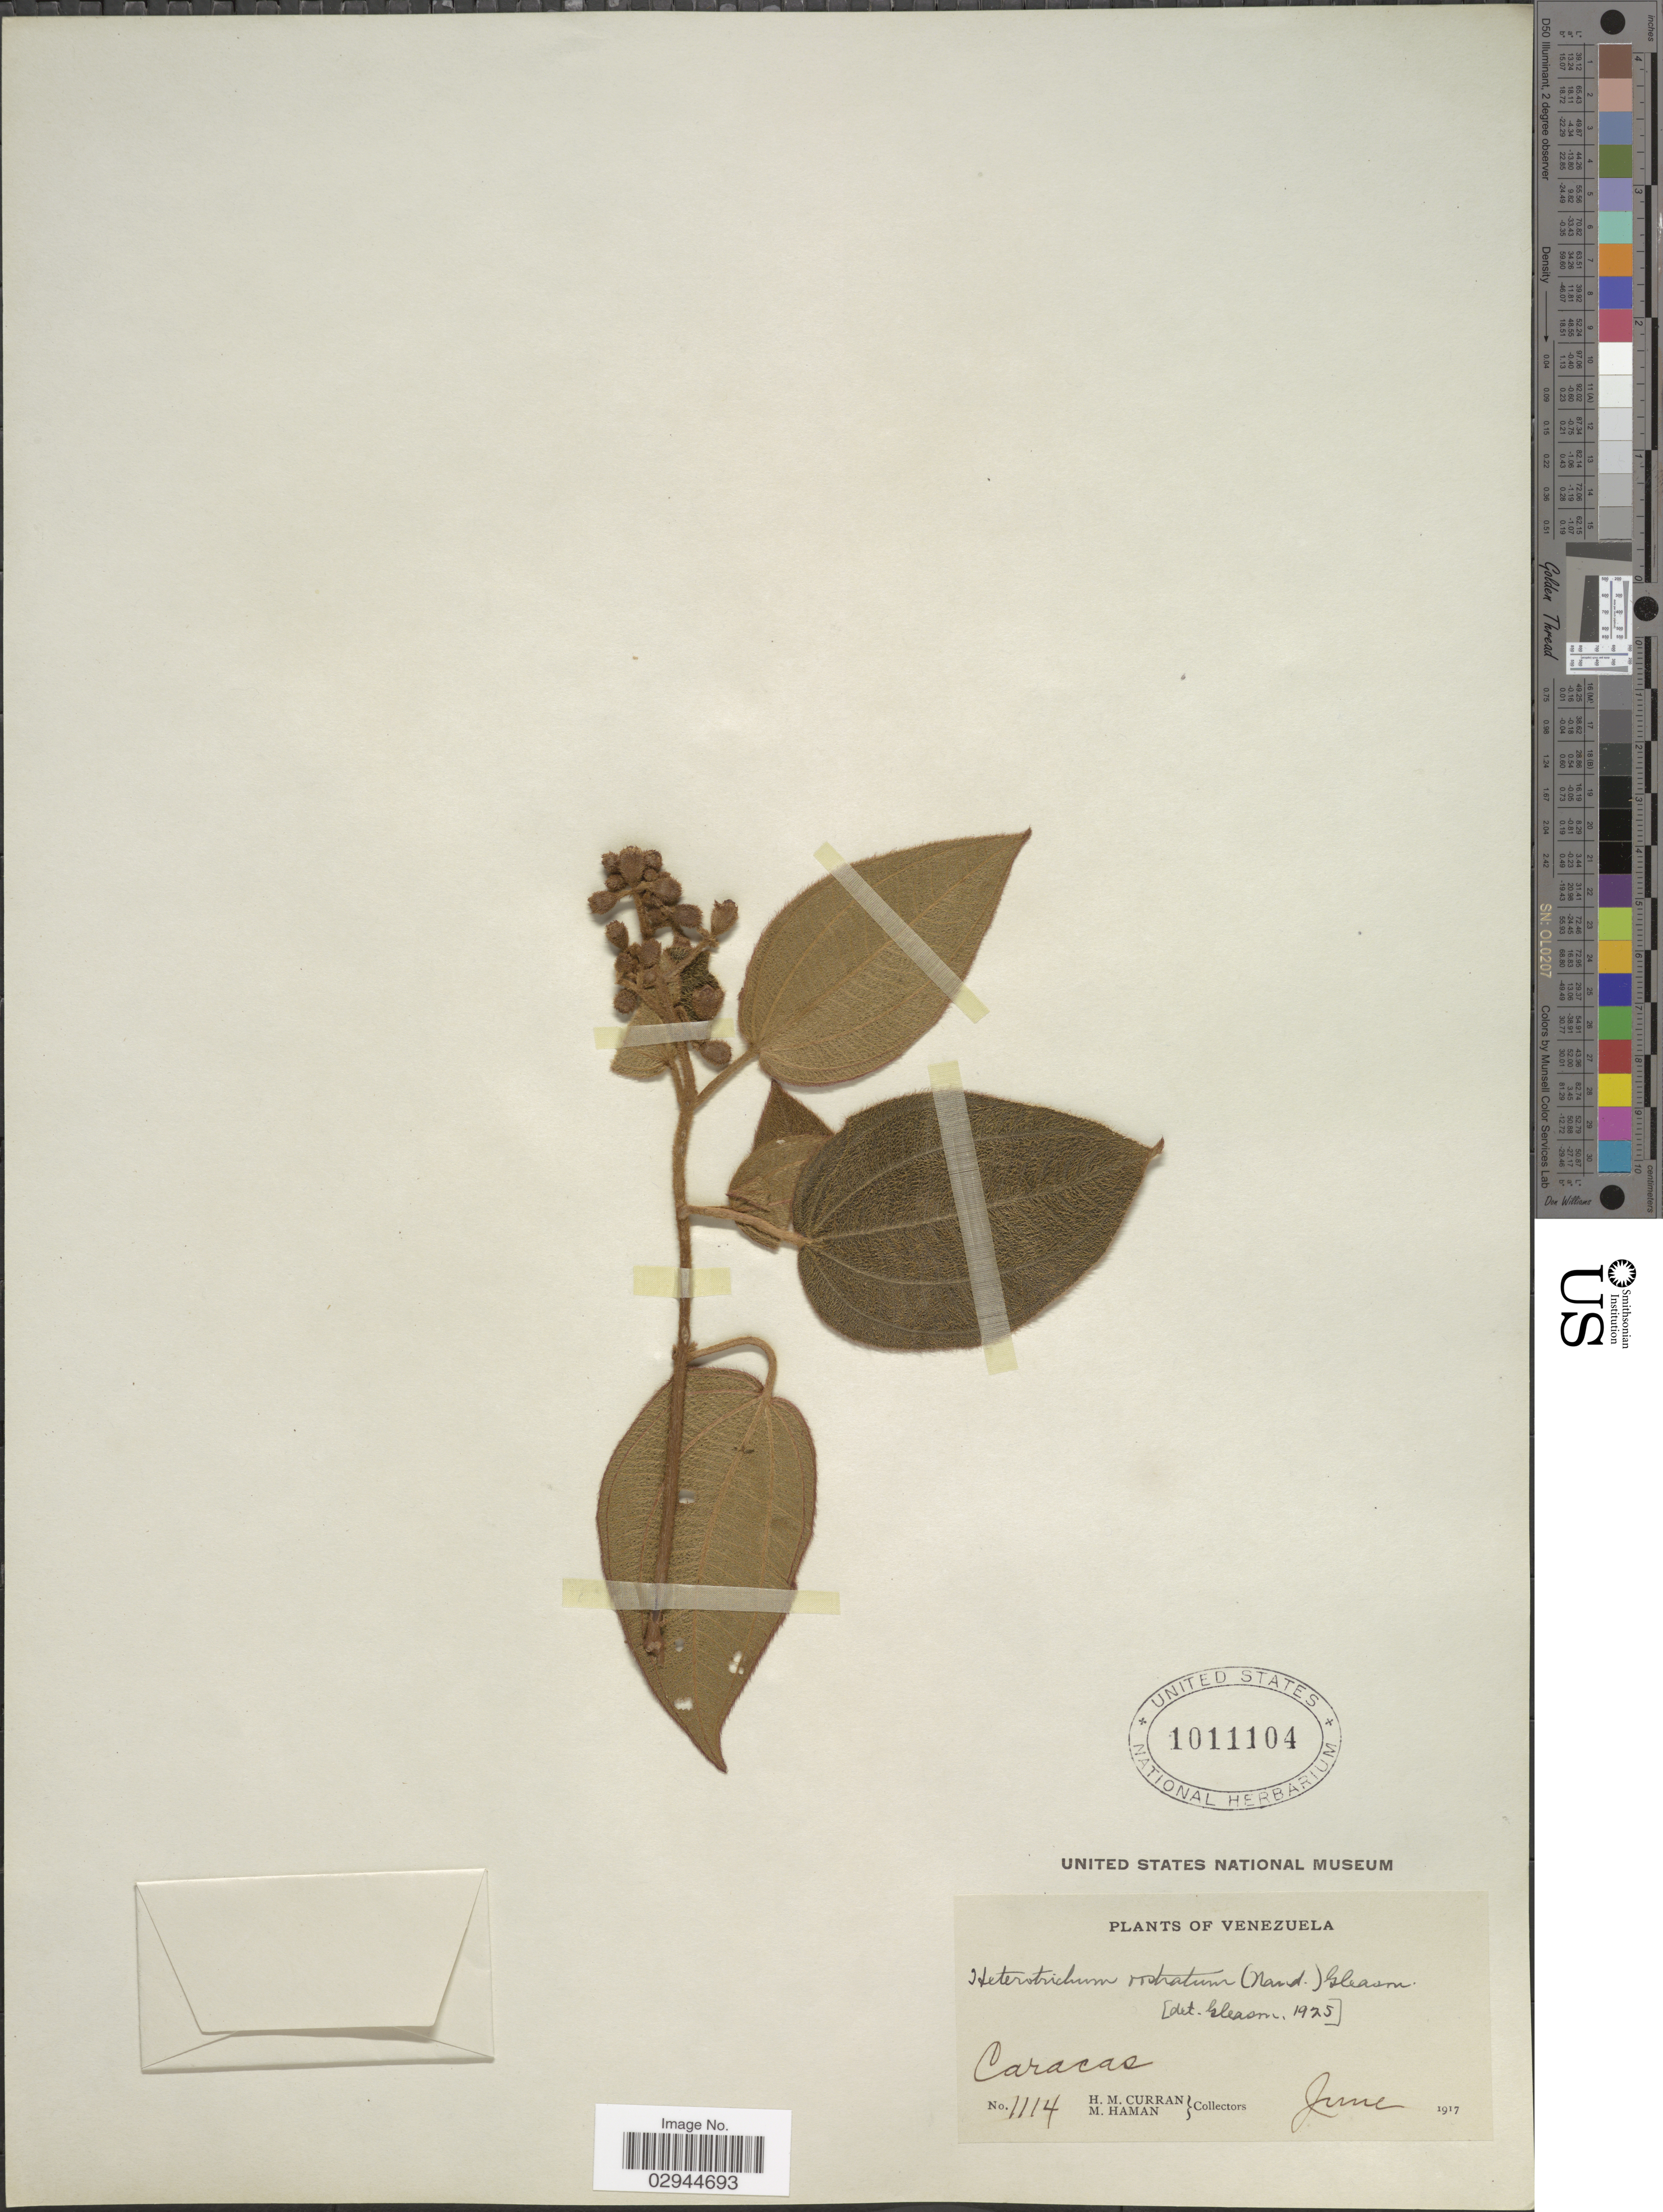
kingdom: Plantae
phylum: Tracheophyta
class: Magnoliopsida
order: Myrtales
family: Melastomataceae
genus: Miconia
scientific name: Miconia tuberculata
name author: (Naudin) Triana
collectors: H. M. Curran & M. Haman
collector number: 1114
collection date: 1917-06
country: Venezuela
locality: Caracas.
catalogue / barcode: US 1011104